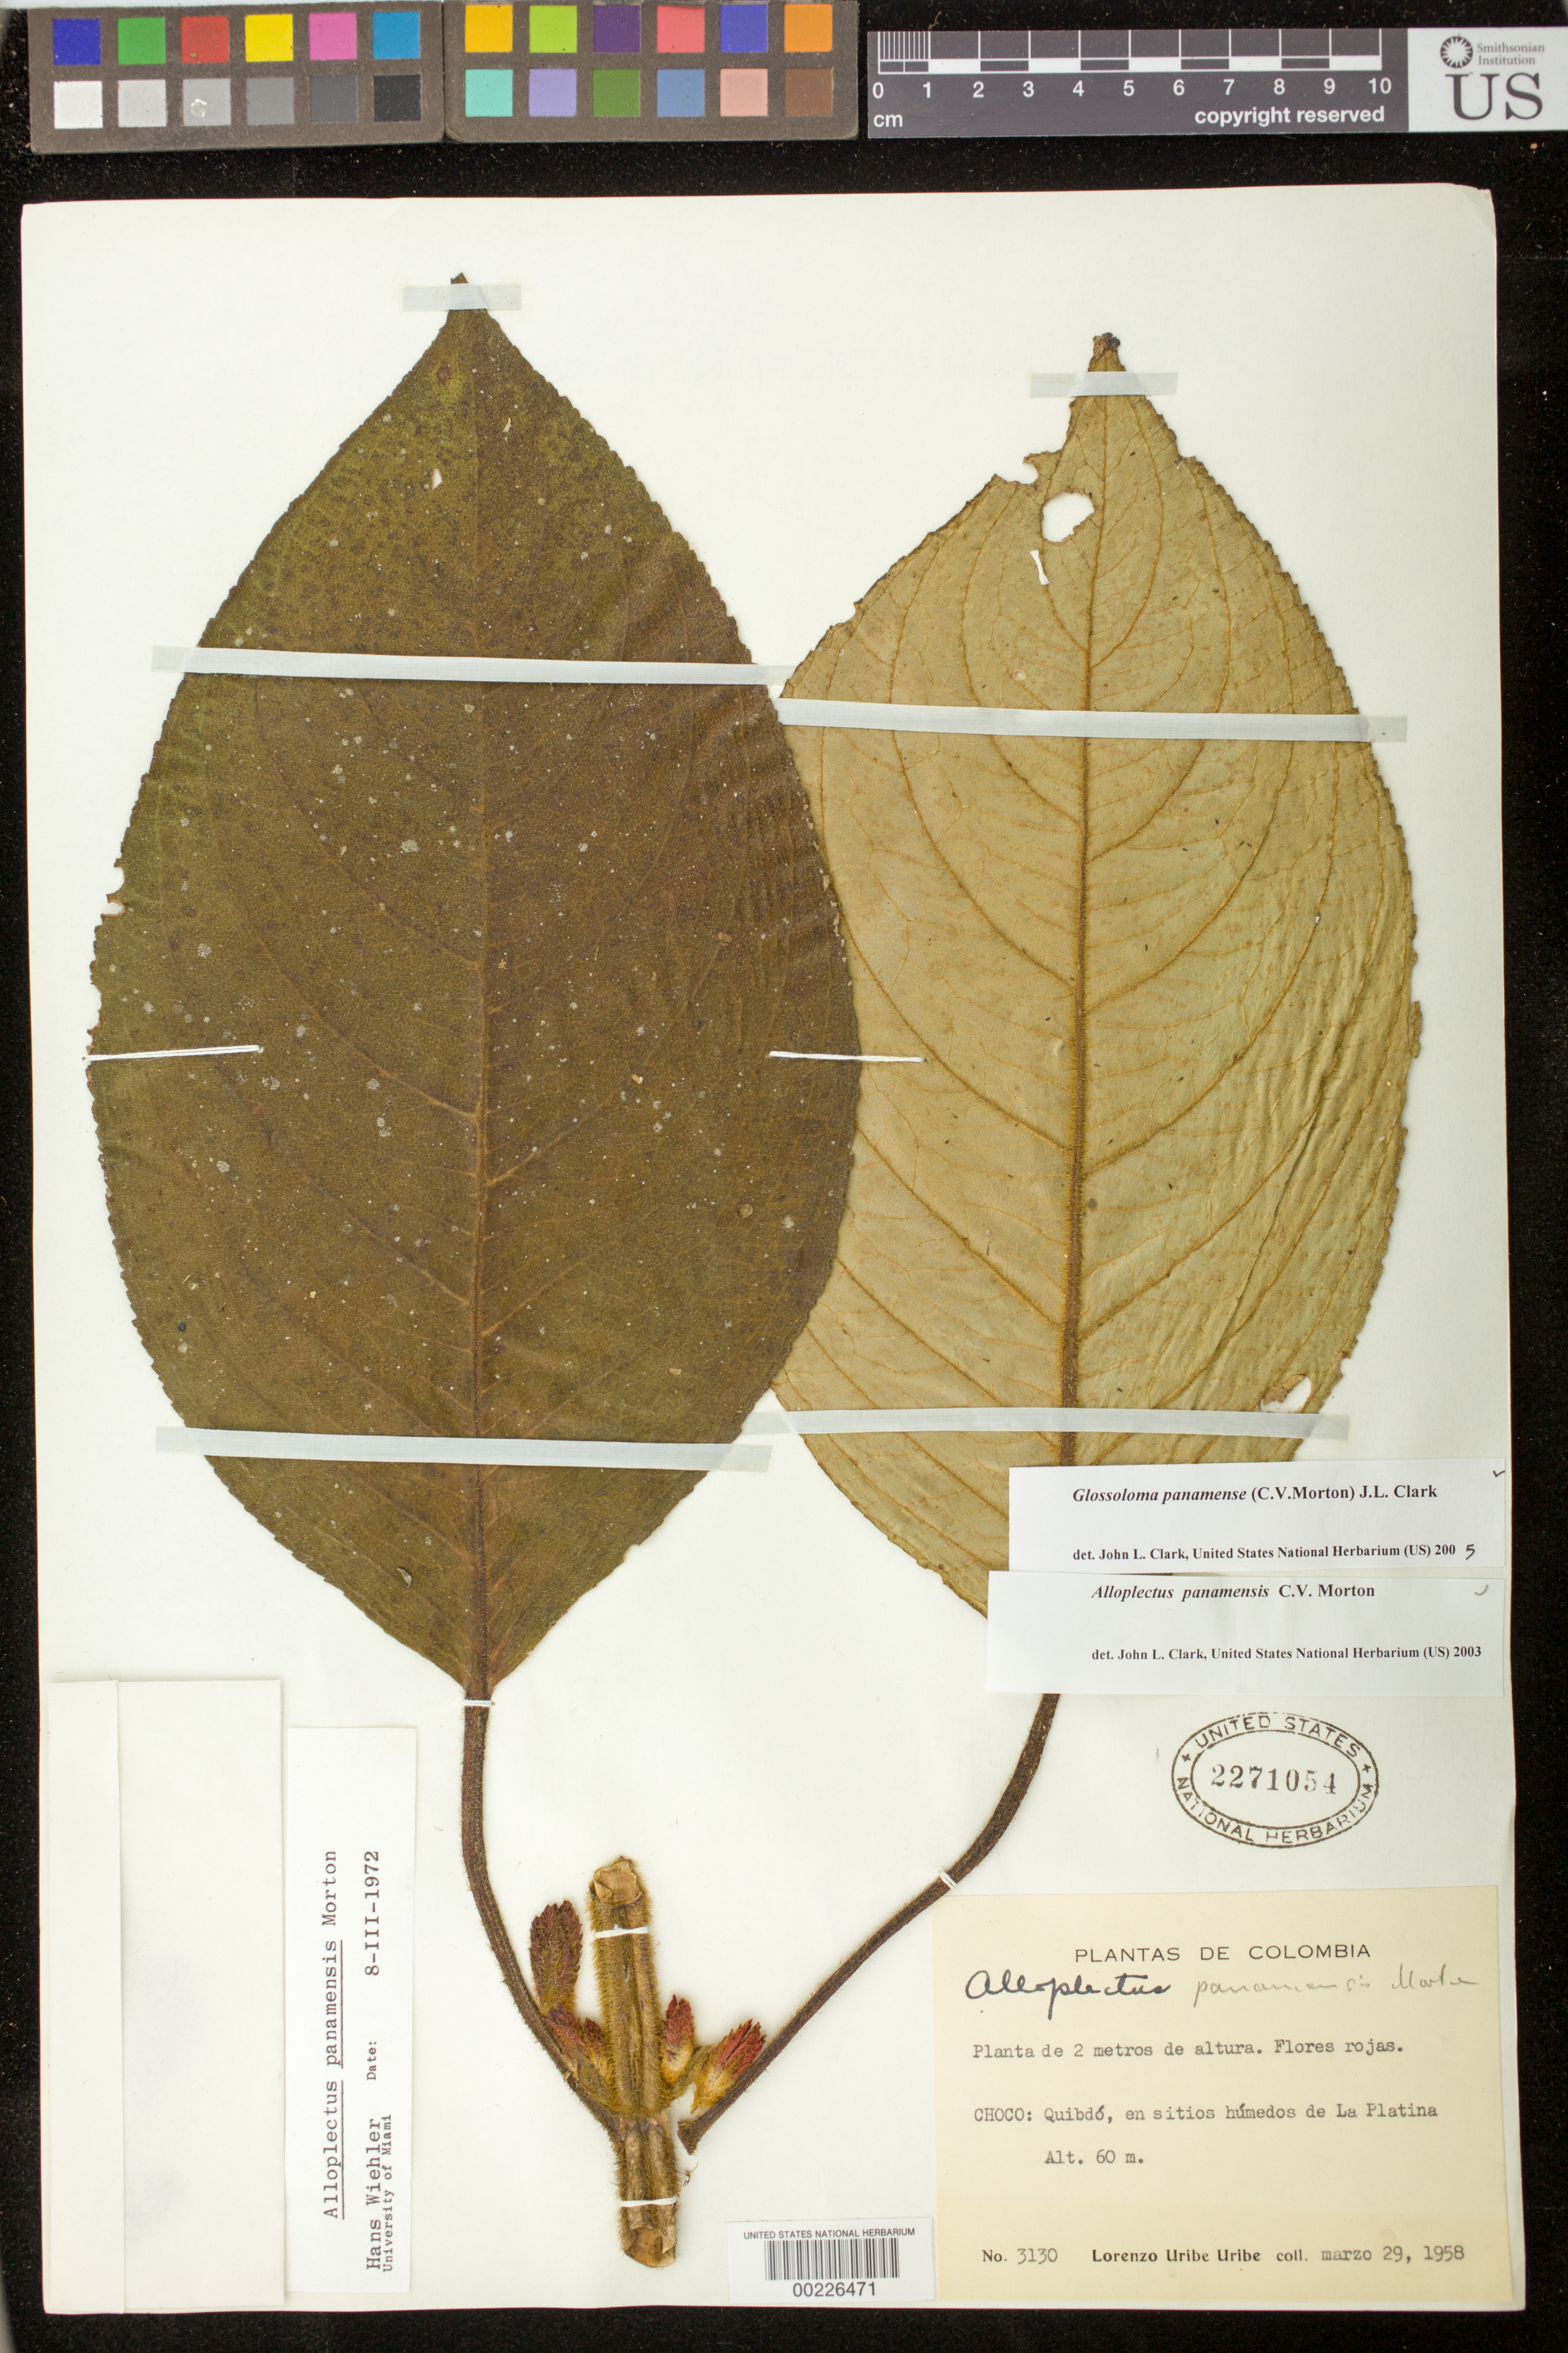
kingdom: Plantae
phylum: Tracheophyta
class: Magnoliopsida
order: Lamiales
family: Gesneriaceae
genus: Glossoloma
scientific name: Glossoloma panamense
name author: (C.V. Morton) J.L. Clark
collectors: L. Uribe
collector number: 3130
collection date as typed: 29 Mar 1958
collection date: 1958-03-29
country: Colombia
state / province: Chocó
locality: Quibdó, en La Platina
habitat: In humid places about la platina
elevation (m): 60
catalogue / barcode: US 2271054